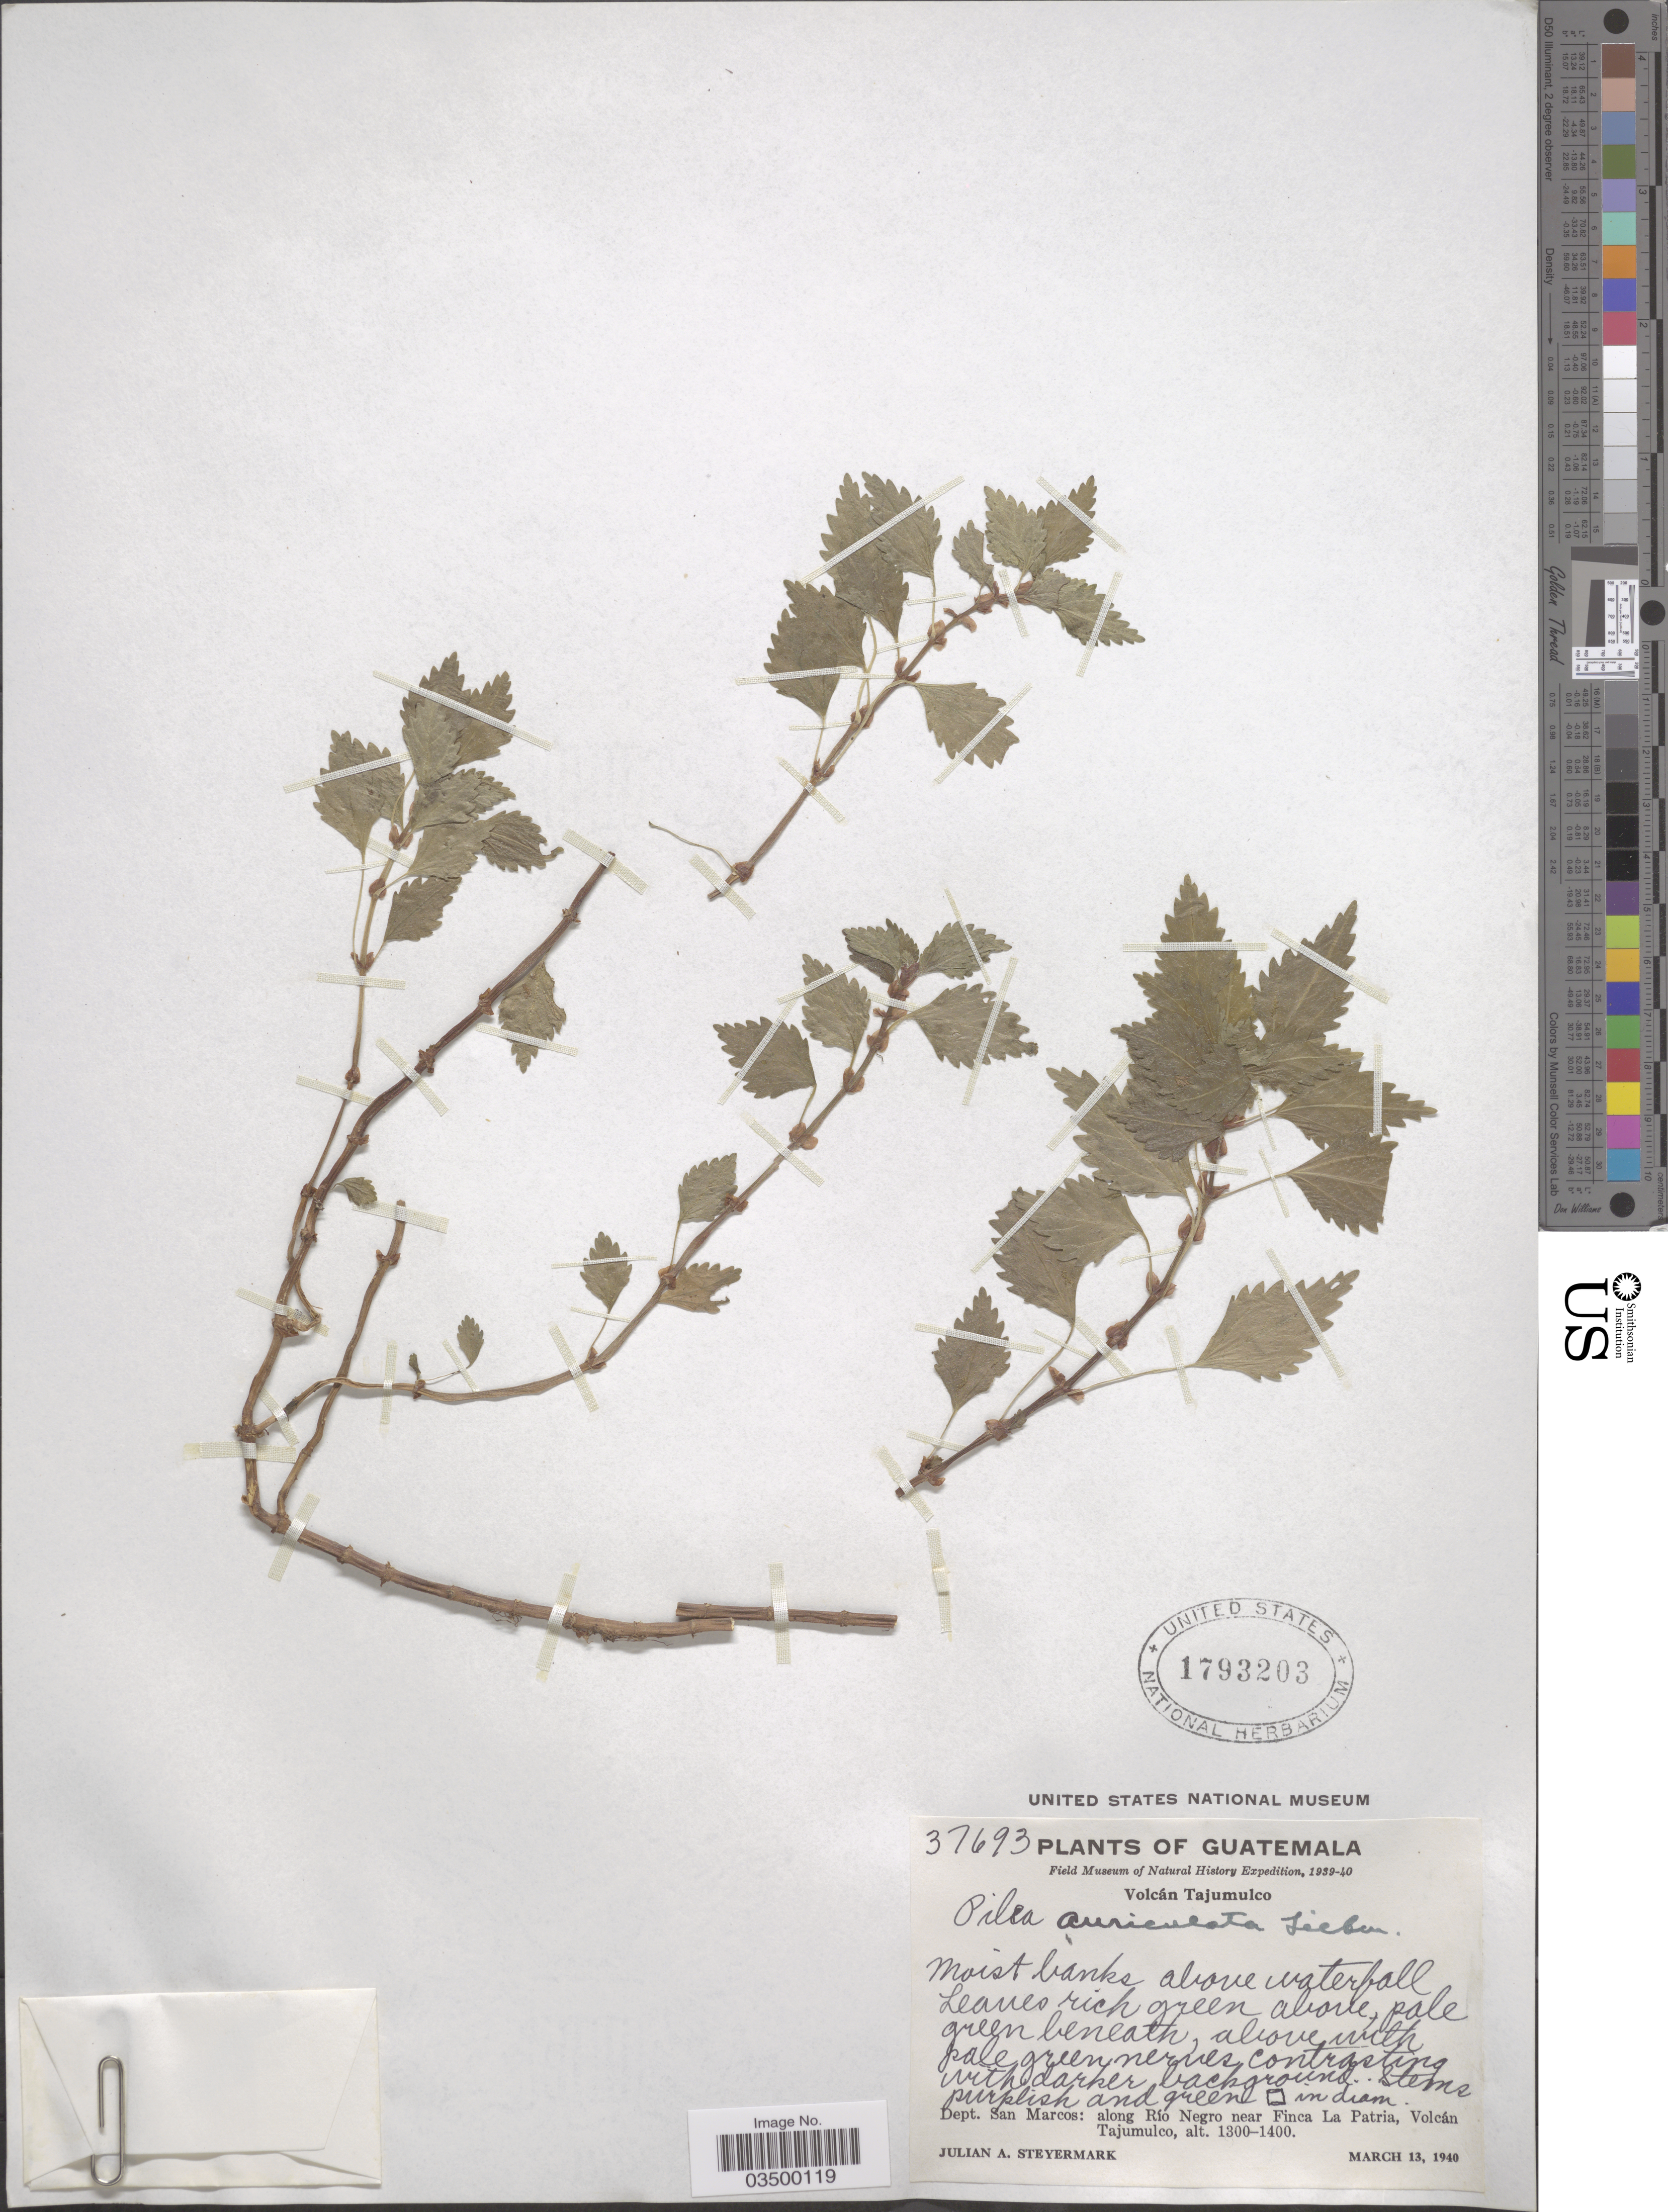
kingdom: Plantae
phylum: Tracheophyta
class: Magnoliopsida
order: Rosales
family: Urticaceae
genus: Pilea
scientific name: Pilea auriculata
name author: Liebm.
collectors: J. Steyermark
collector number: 37693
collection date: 1940-03-13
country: Guatemala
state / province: San Marcos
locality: Volcán Tajumulco. Dept. San Marcos: along Río Negro near Finca La Patria, Volcán Tajumulco.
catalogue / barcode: US 1793203